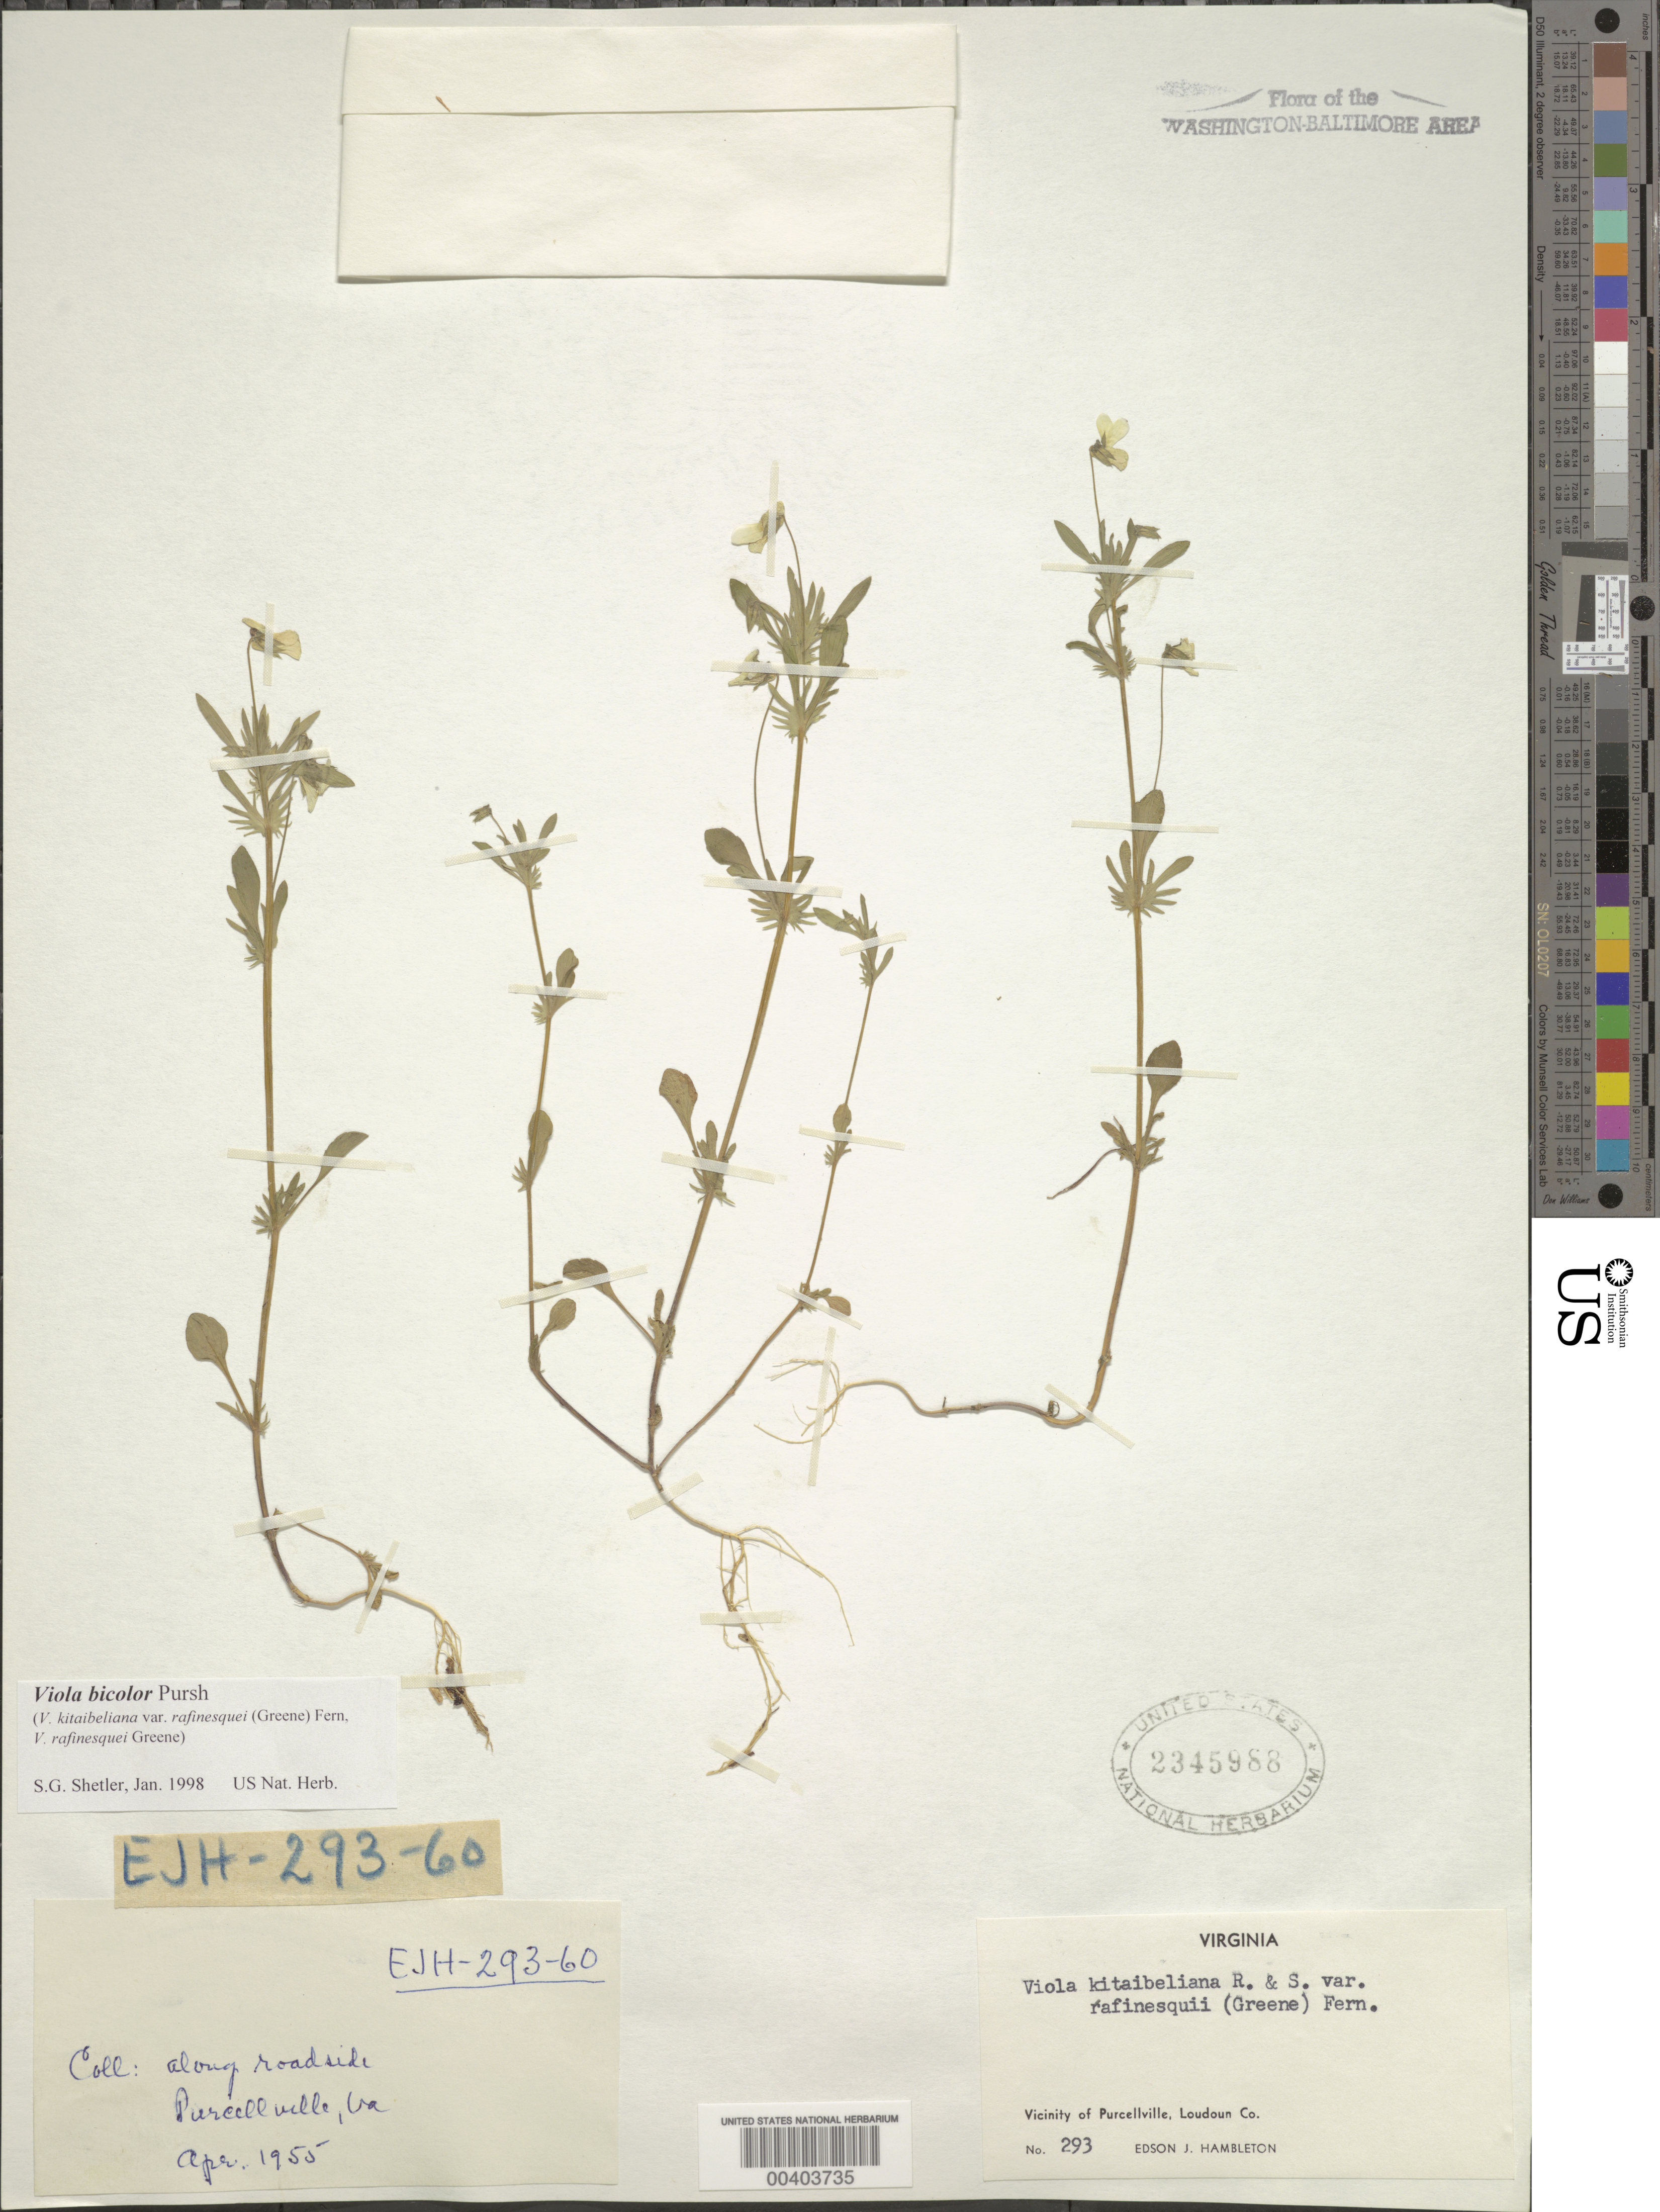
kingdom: Plantae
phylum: Tracheophyta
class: Magnoliopsida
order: Malpighiales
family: Violaceae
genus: Viola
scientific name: Viola bicolor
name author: Pursh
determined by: Shetler, Stanwyn G., (US), NMNH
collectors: E. Hambleton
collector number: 293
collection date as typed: Apr 1955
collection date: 1955-04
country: United States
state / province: Virginia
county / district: Loudoun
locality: Purcellville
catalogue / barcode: US 2345988